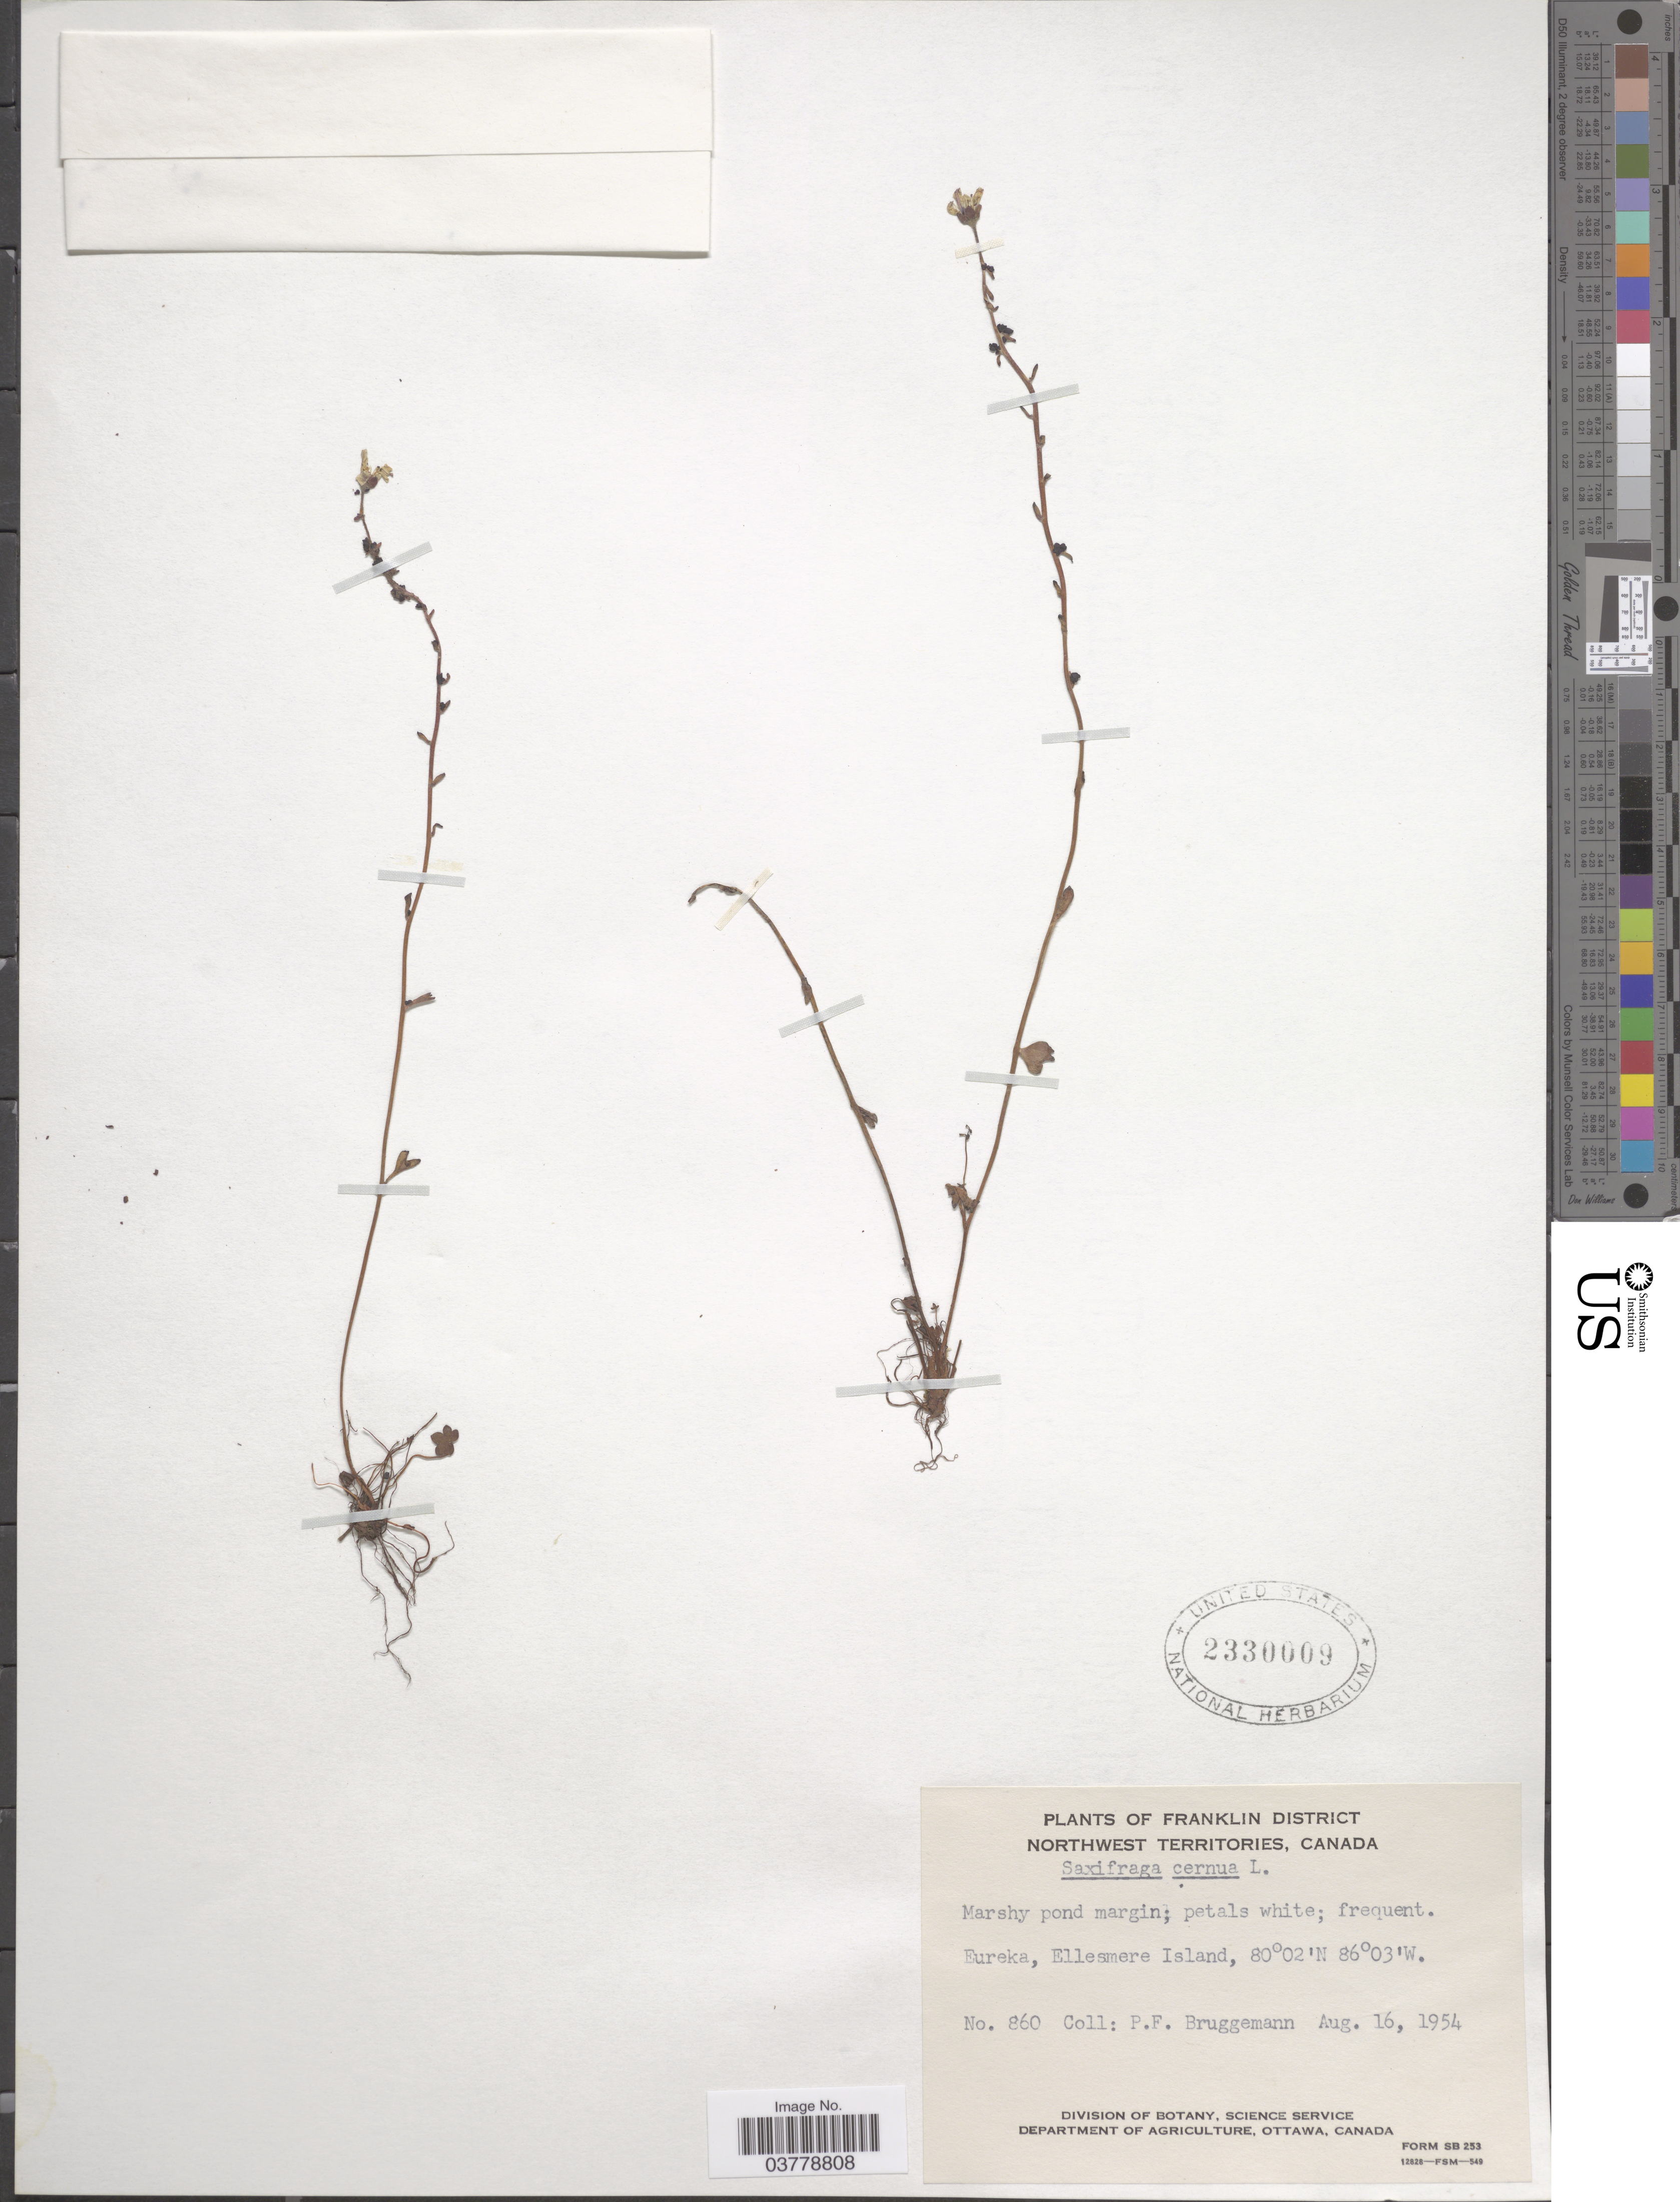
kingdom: Plantae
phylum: Tracheophyta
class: Magnoliopsida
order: Saxifragales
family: Saxifragaceae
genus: Saxifraga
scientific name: Saxifraga cernua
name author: L.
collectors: P. Bruggemann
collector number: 860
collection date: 1954-08-16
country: Canada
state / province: Northwest Territories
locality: Franklin District. Eureka, Ellesmere Island.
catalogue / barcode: US 2330009